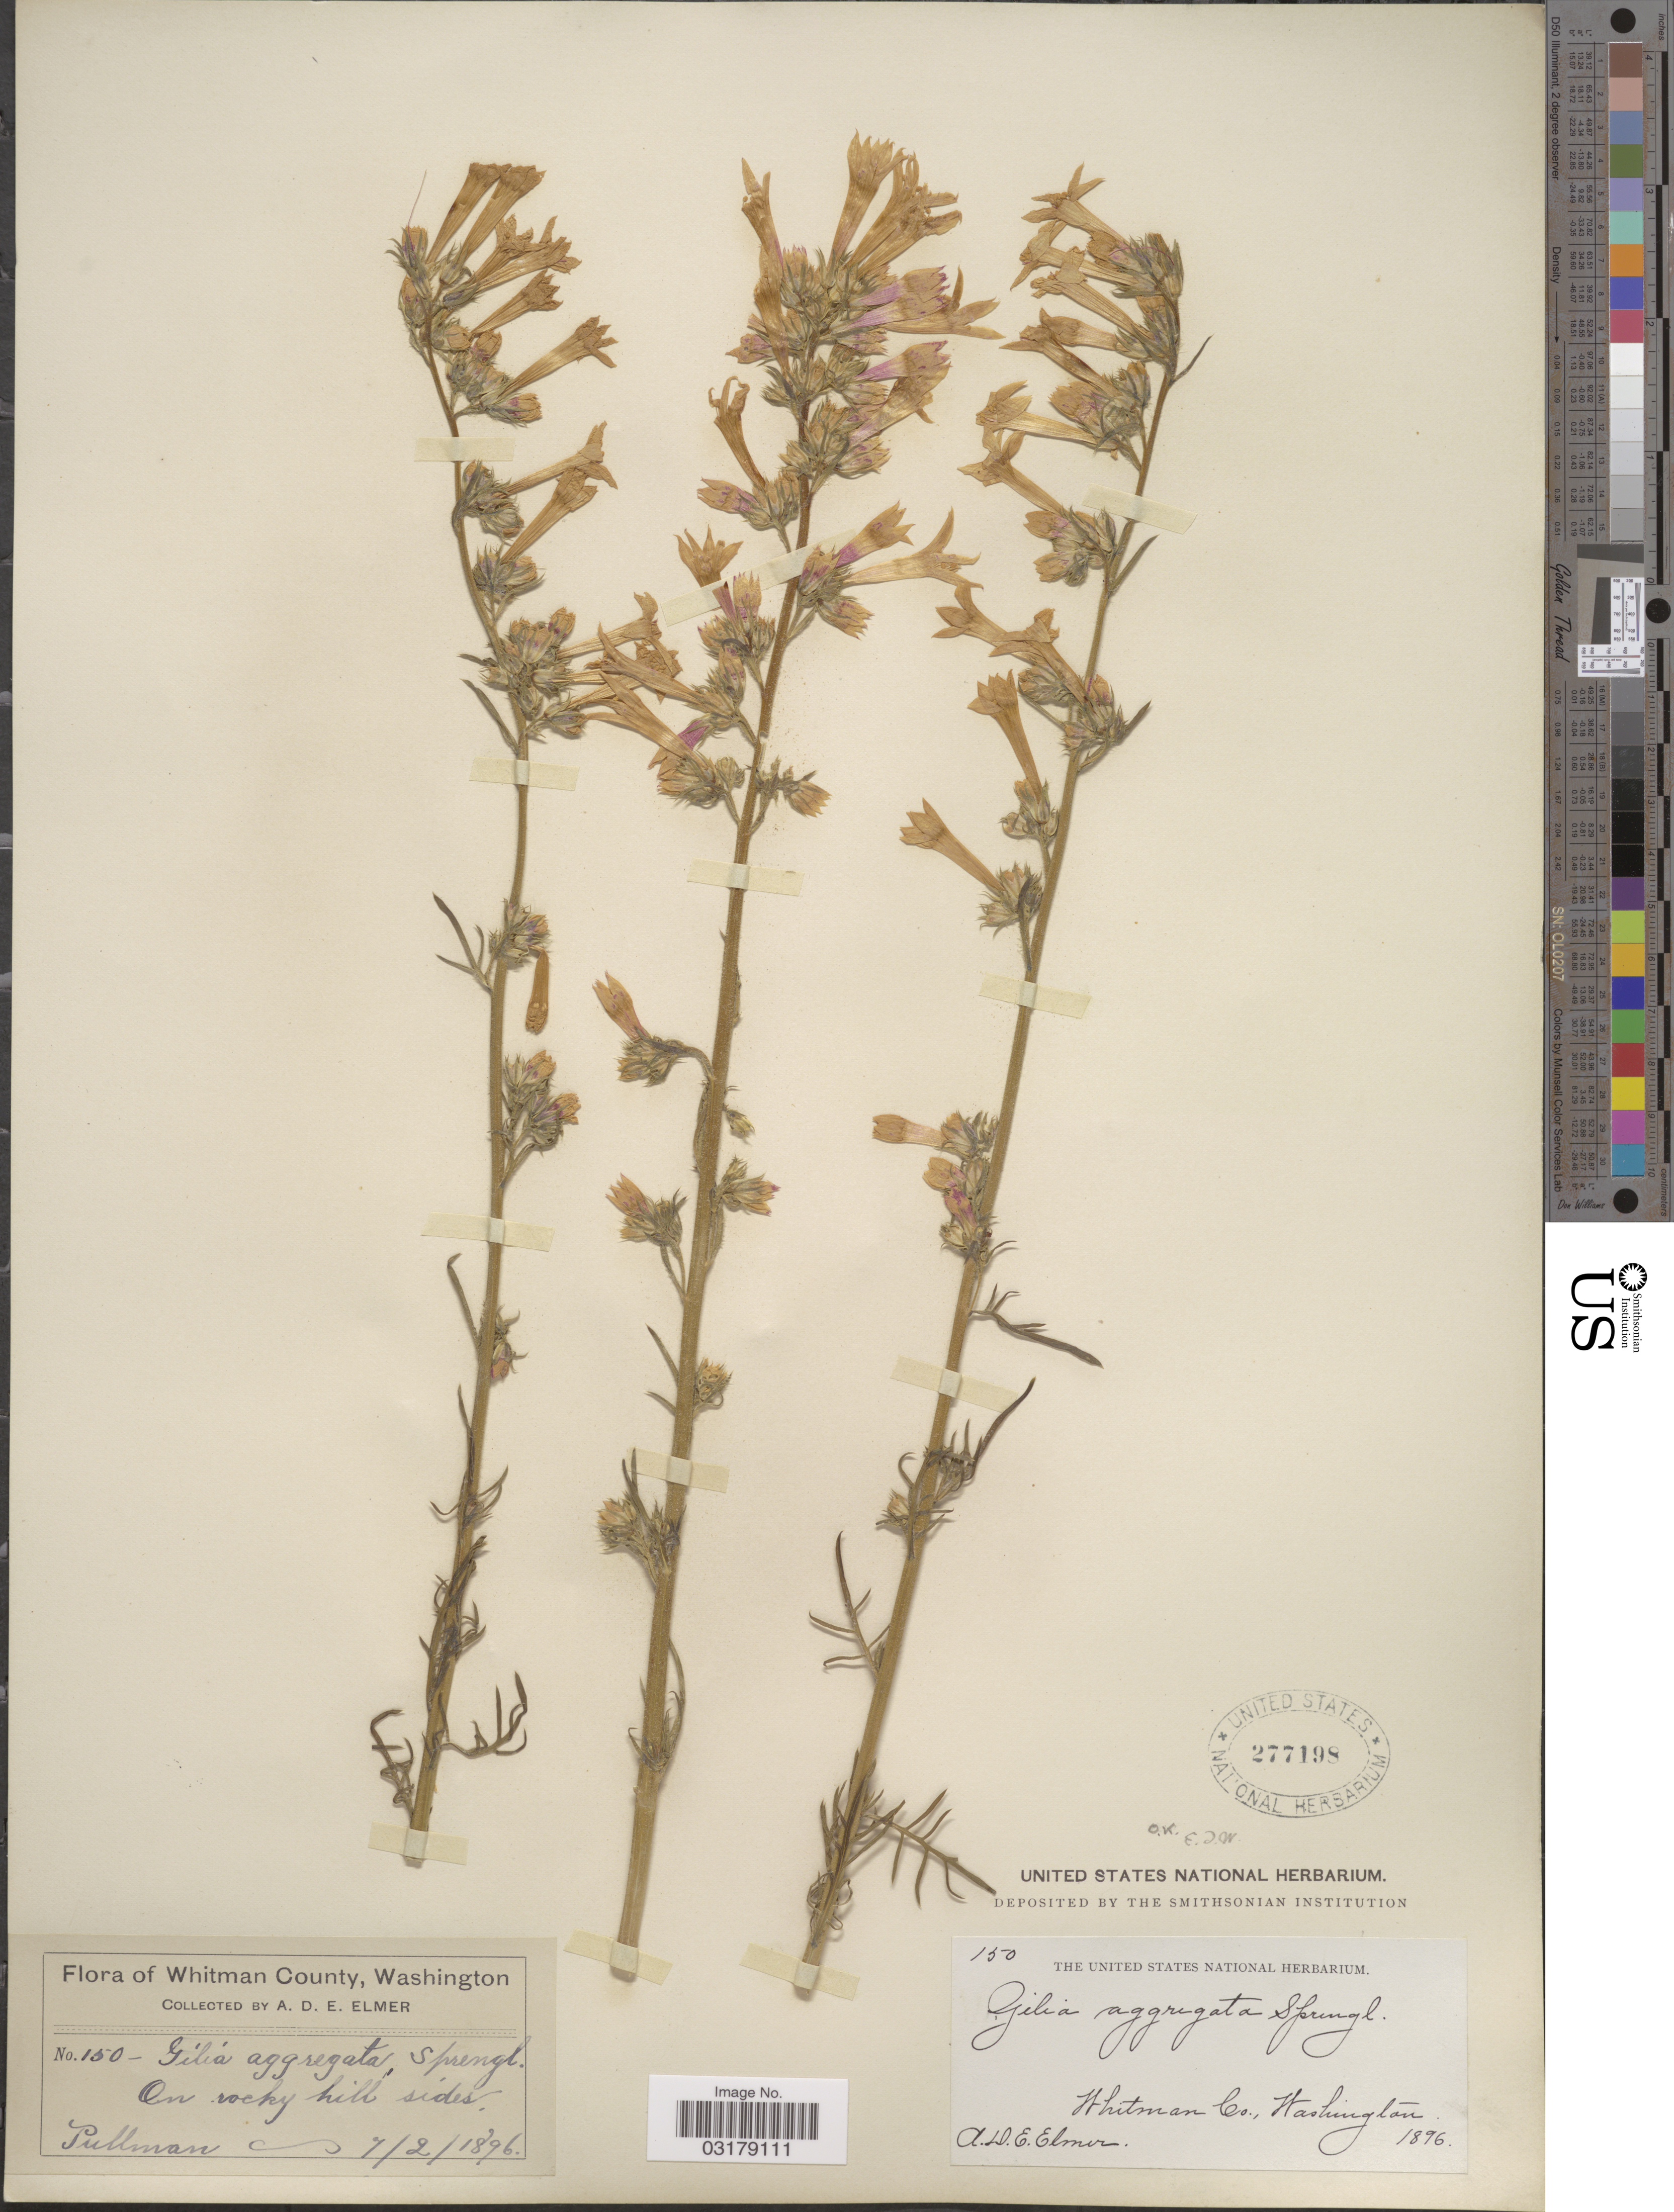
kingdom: Plantae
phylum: Tracheophyta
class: Magnoliopsida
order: Ericales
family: Polemoniaceae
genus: Ipomopsis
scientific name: Ipomopsis aggregata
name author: (Pursh) V.E. Grant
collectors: A. D. E. Elmer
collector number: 150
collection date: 1896-07-02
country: United States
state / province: Washington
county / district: Whitman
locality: On rocky hill sides. Pullman. Whiteman Co.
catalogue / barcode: US 277198